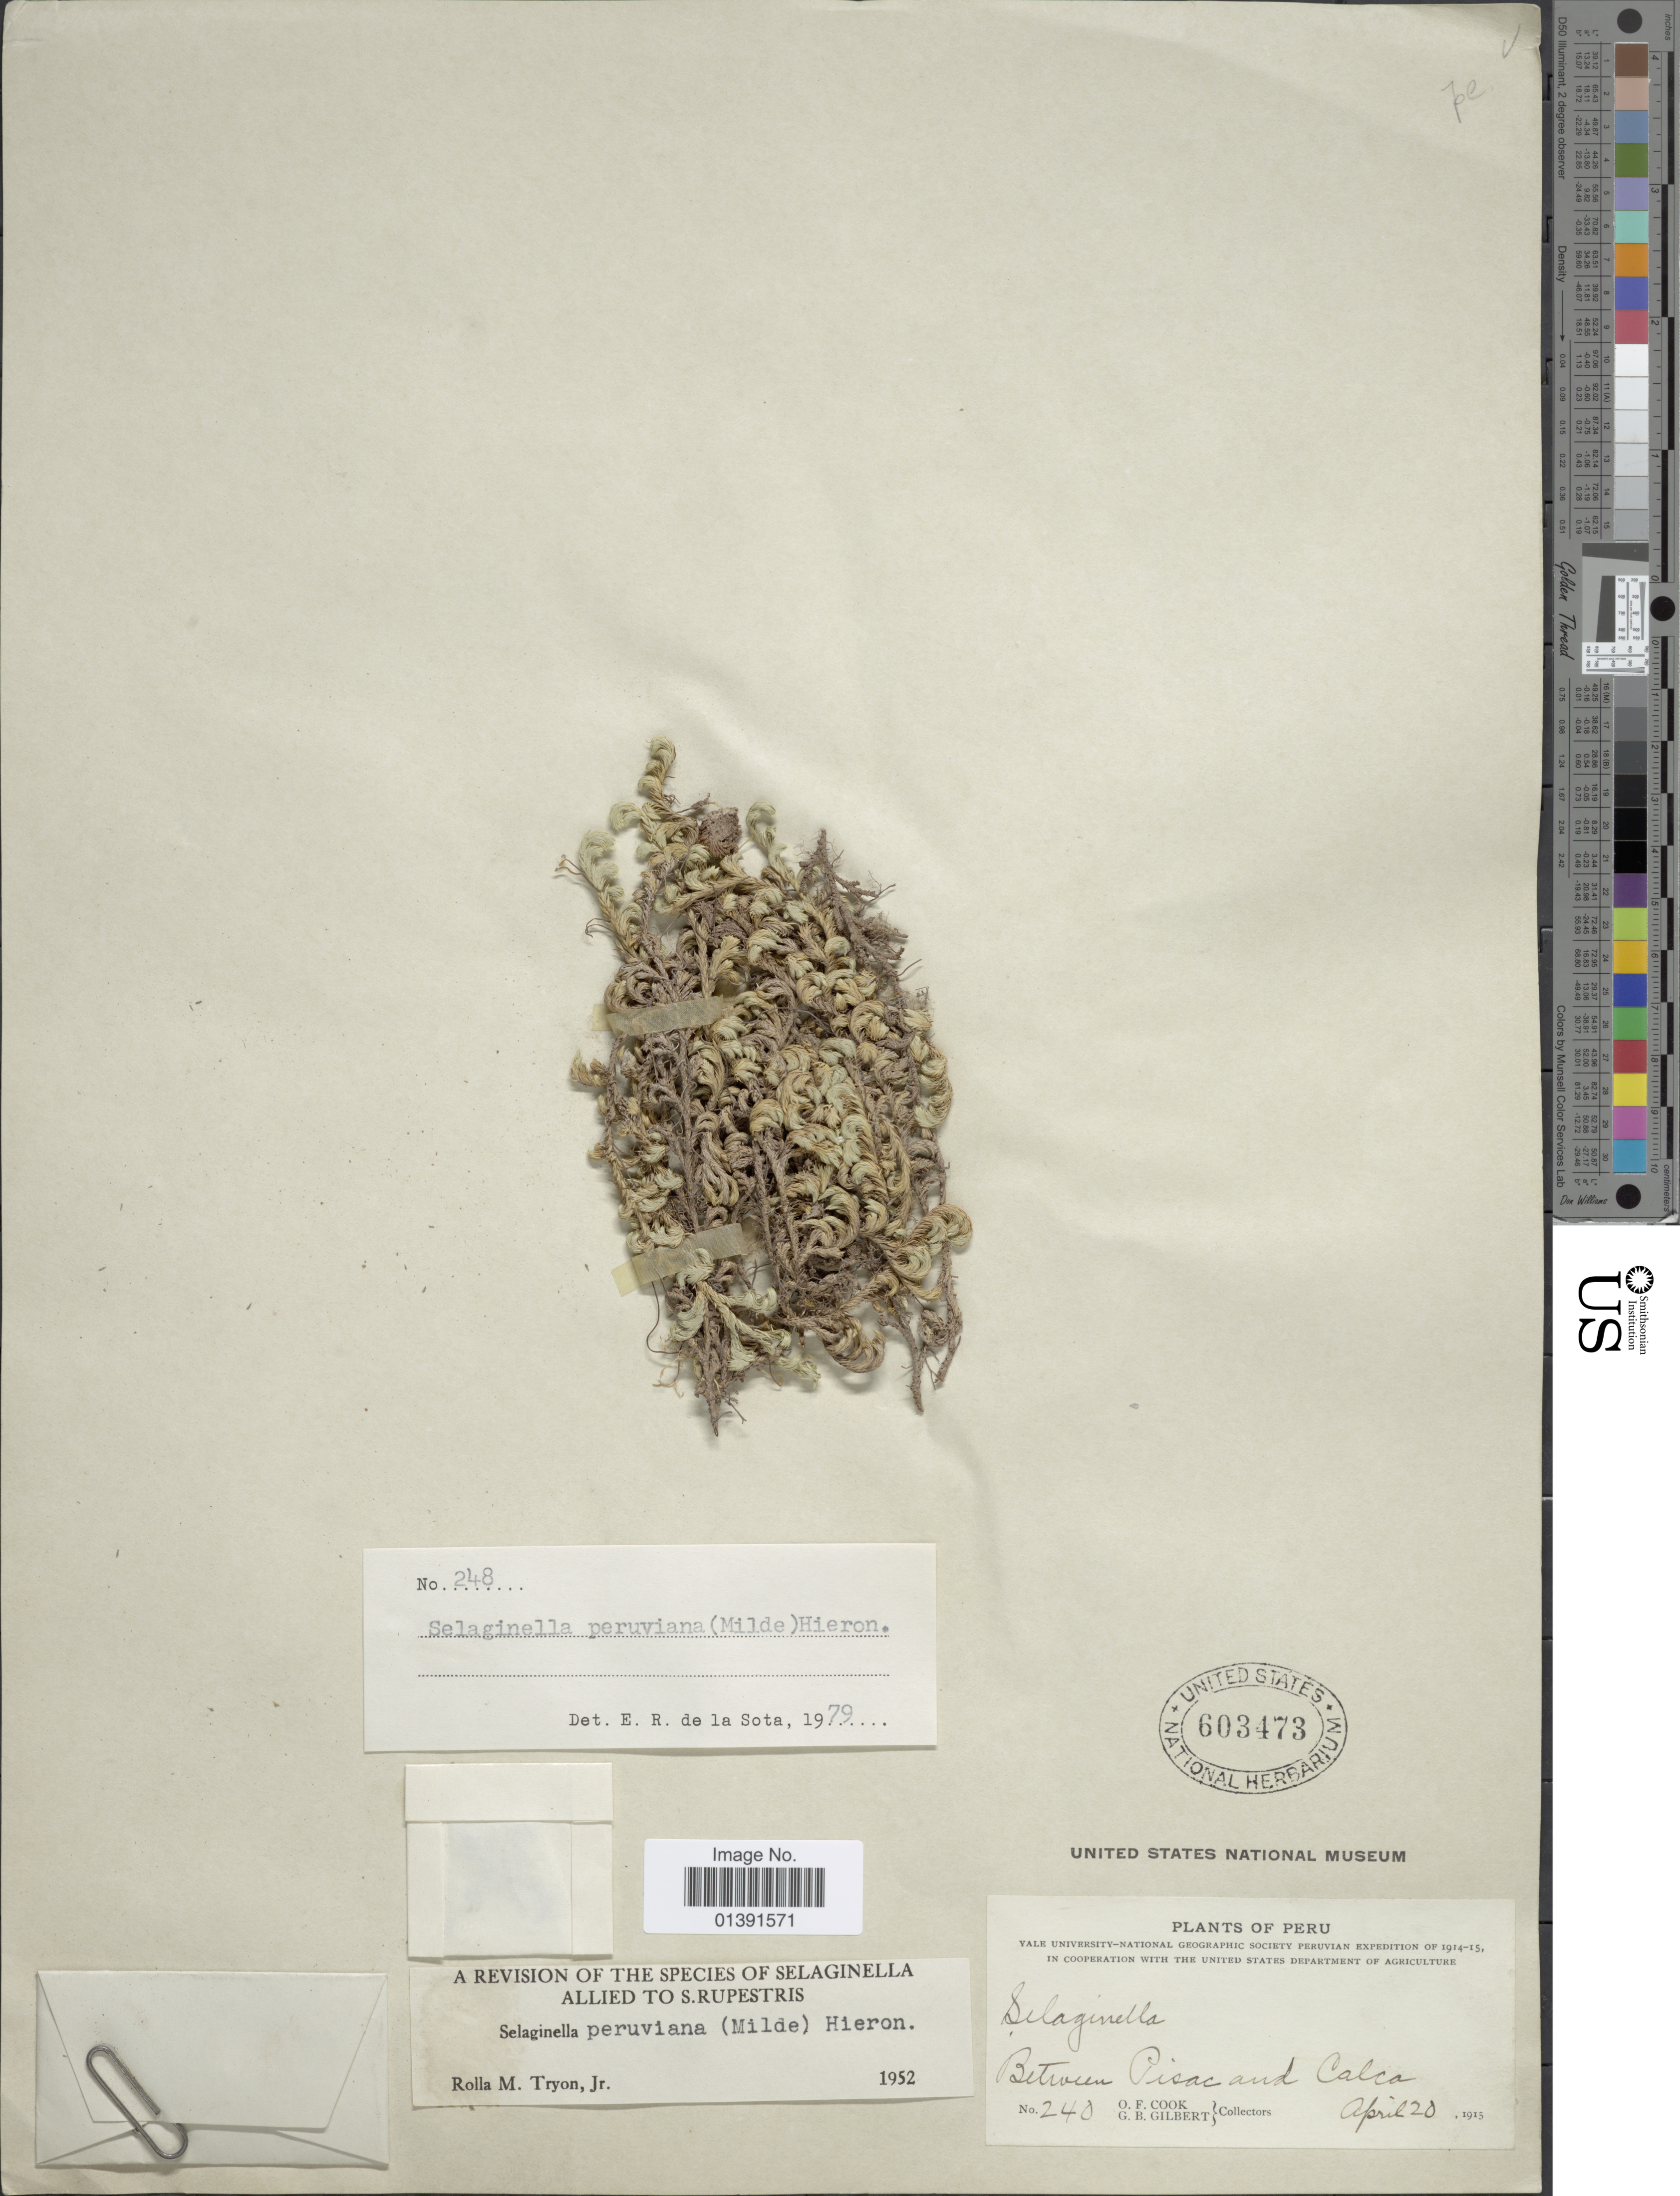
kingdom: Plantae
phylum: Tracheophyta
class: Lycopodiopsida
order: Selaginellales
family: Selaginellaceae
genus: Selaginella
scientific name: Selaginella peruviana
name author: (Milde) Hieron.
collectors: O. F. Cook & G. B. Gilbert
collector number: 240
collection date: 1915-04-20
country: Peru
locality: Between Pisac and Calca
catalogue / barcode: US 603473